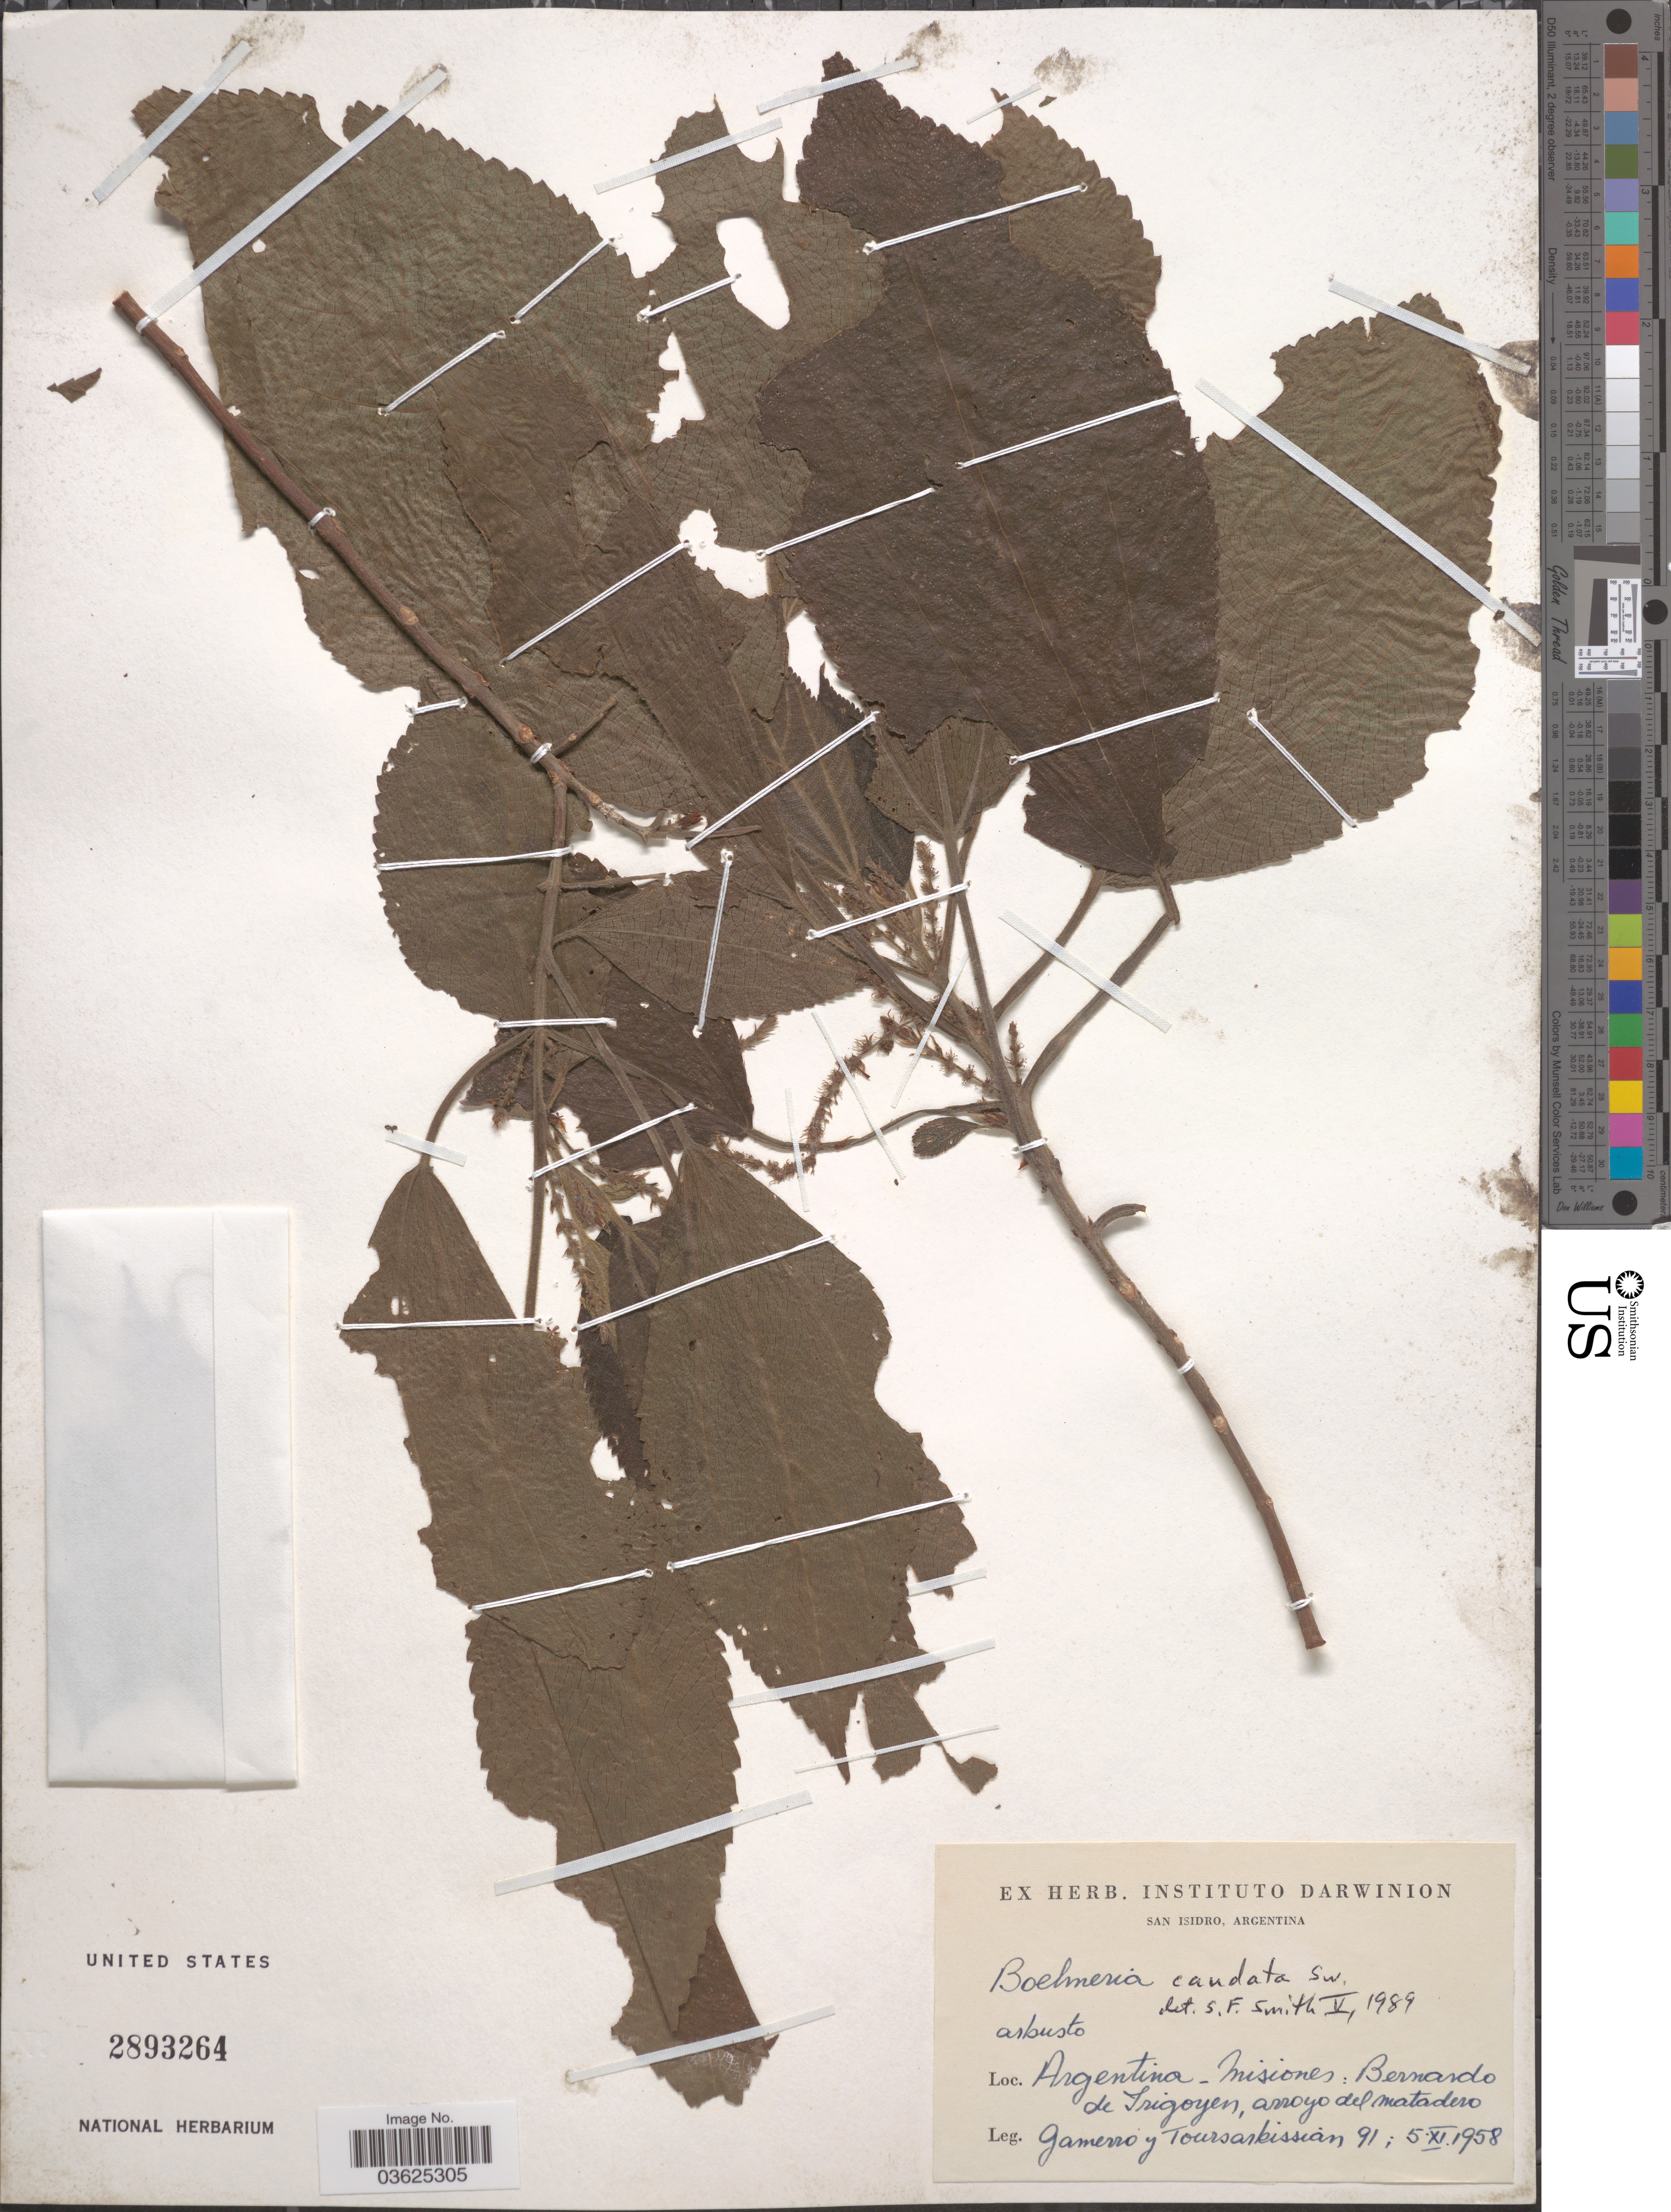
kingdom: Plantae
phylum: Tracheophyta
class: Magnoliopsida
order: Rosales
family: Urticaceae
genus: Boehmeria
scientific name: Boehmeria caudata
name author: Sw.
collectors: Gamerro & Toursarkissian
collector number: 91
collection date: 1958-11-05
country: Argentina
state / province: Misiones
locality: Bernardo de Irigoyen, arroyo del matadero.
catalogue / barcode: US 2893264